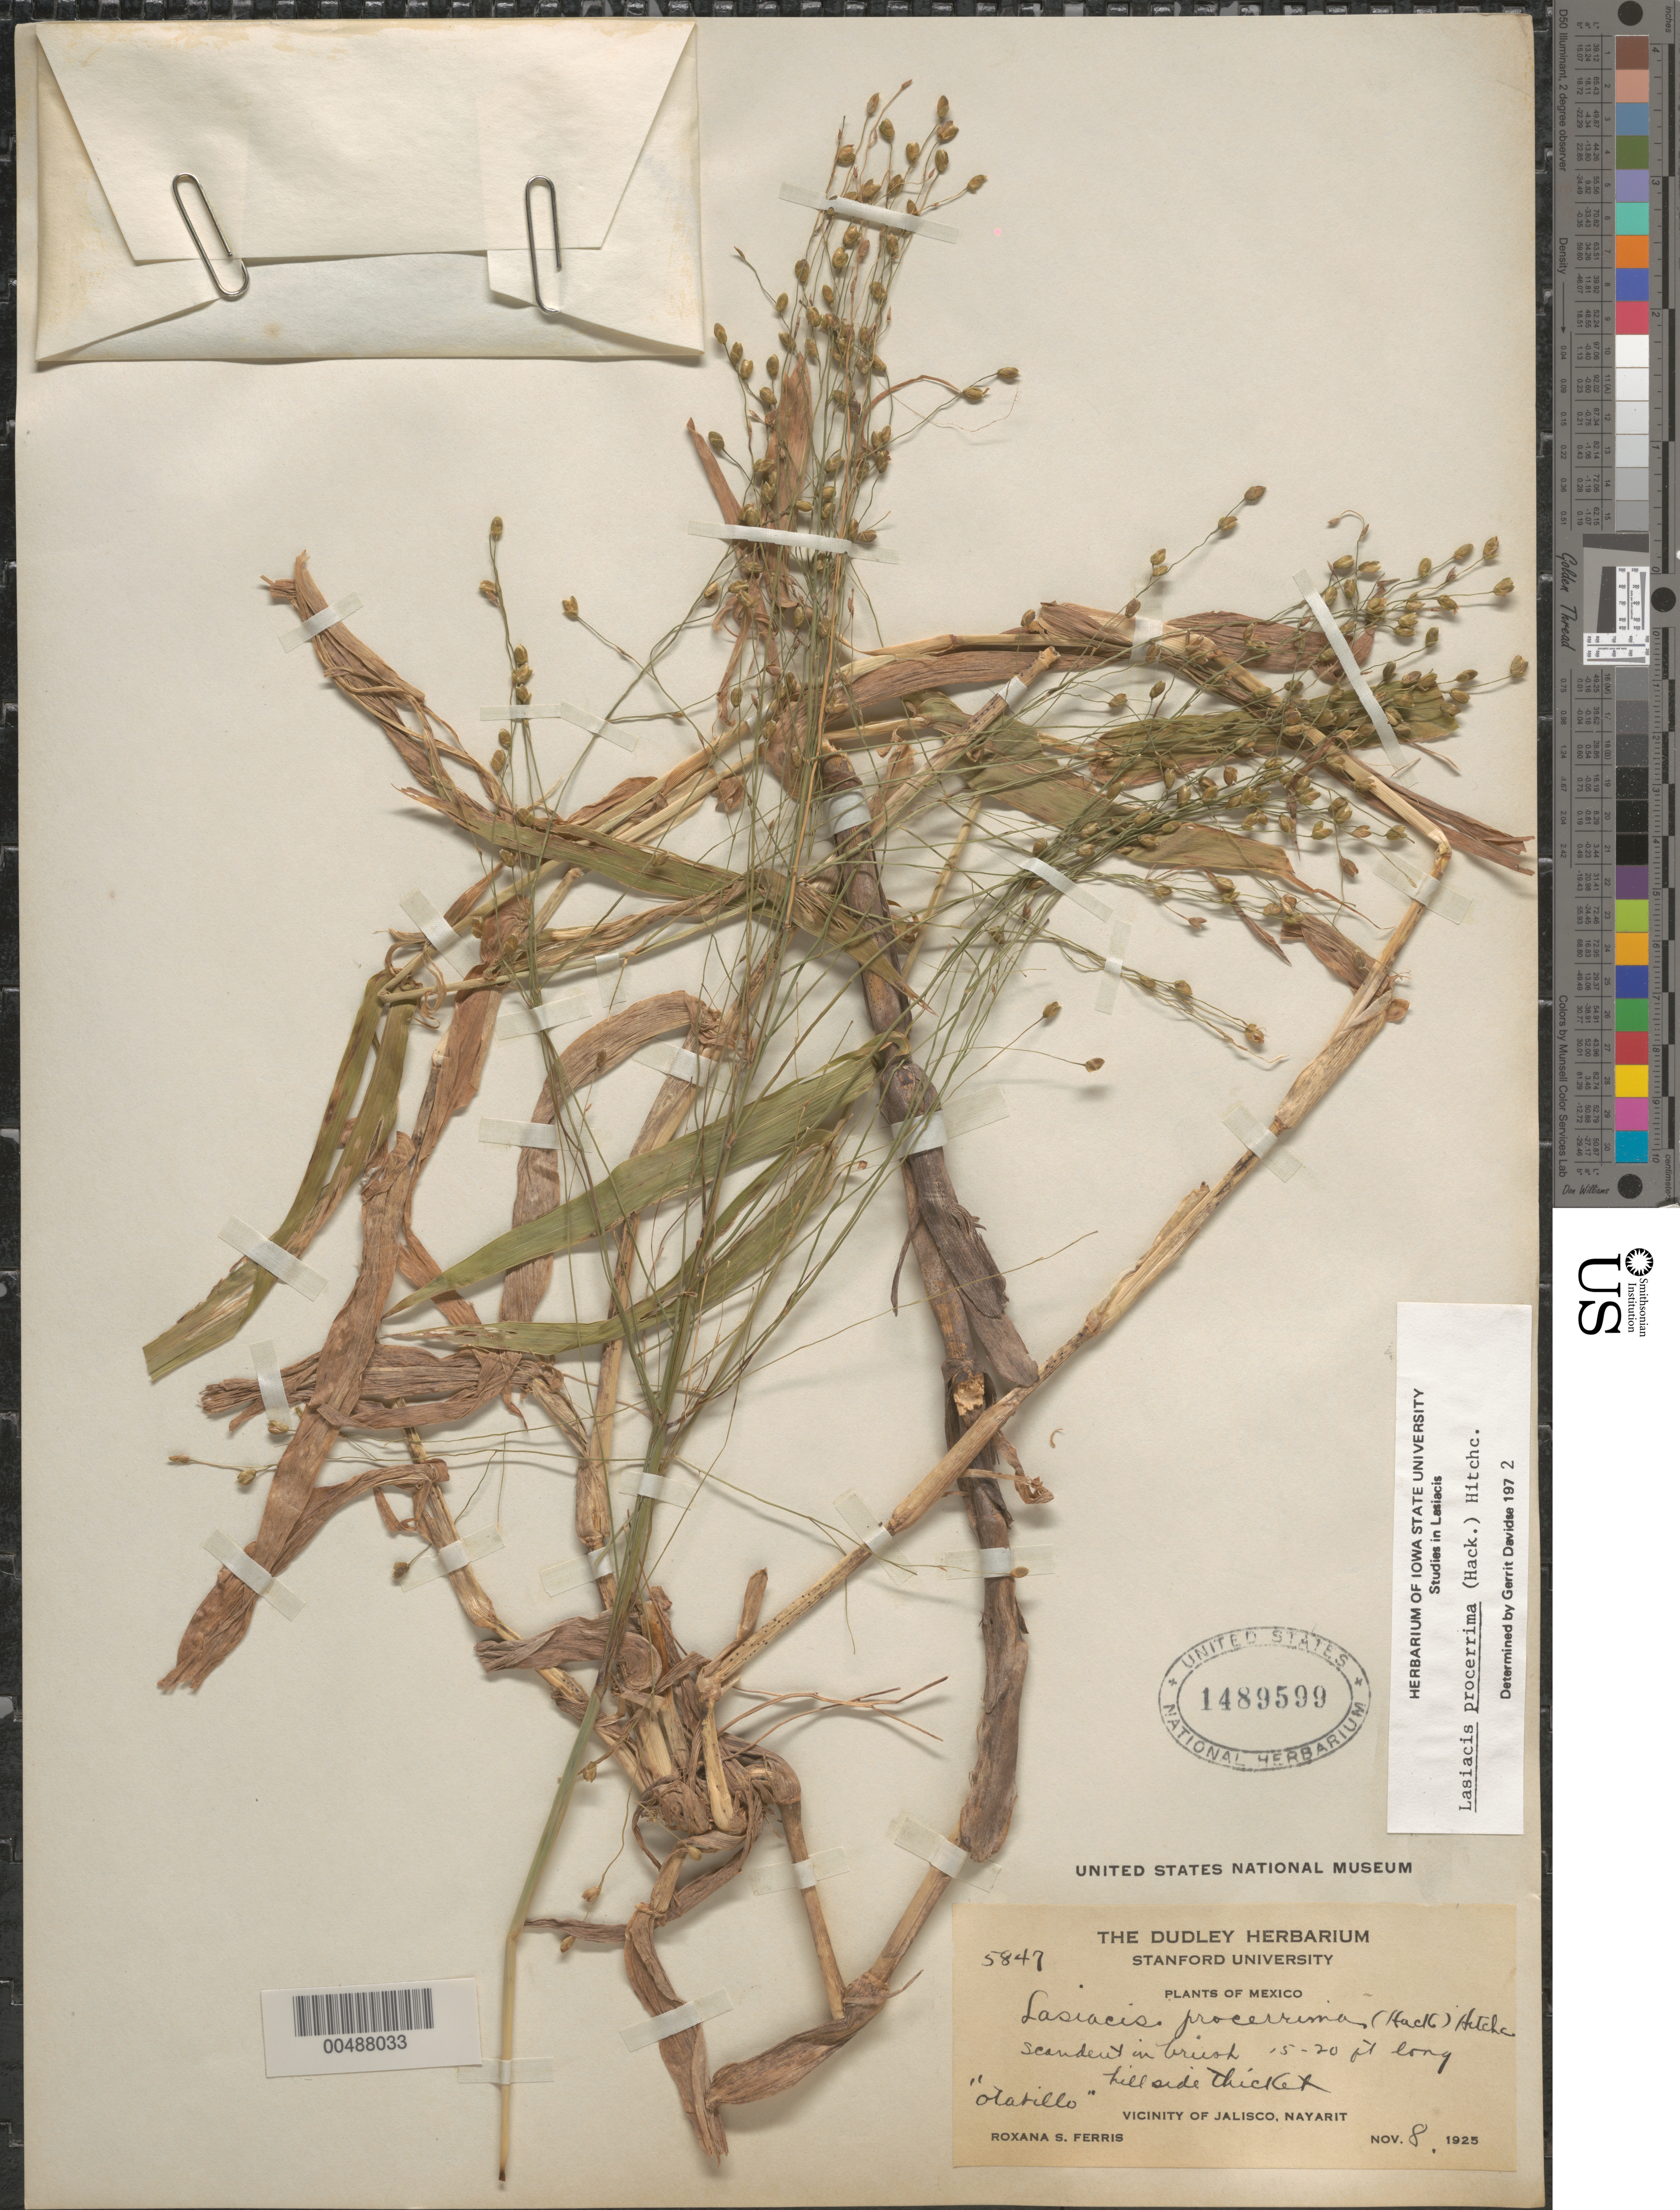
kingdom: Plantae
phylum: Tracheophyta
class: Liliopsida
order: Poales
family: Poaceae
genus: Lasiacis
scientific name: Lasiacis procerrima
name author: (Hack.) Hitchc.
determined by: Davidse, Gerrit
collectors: R. S. Ferris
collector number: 5847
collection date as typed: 8 Nov 1925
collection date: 1925-11-08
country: Mexico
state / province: Nayarit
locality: Vicinity of Jalisco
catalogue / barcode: US 1489599